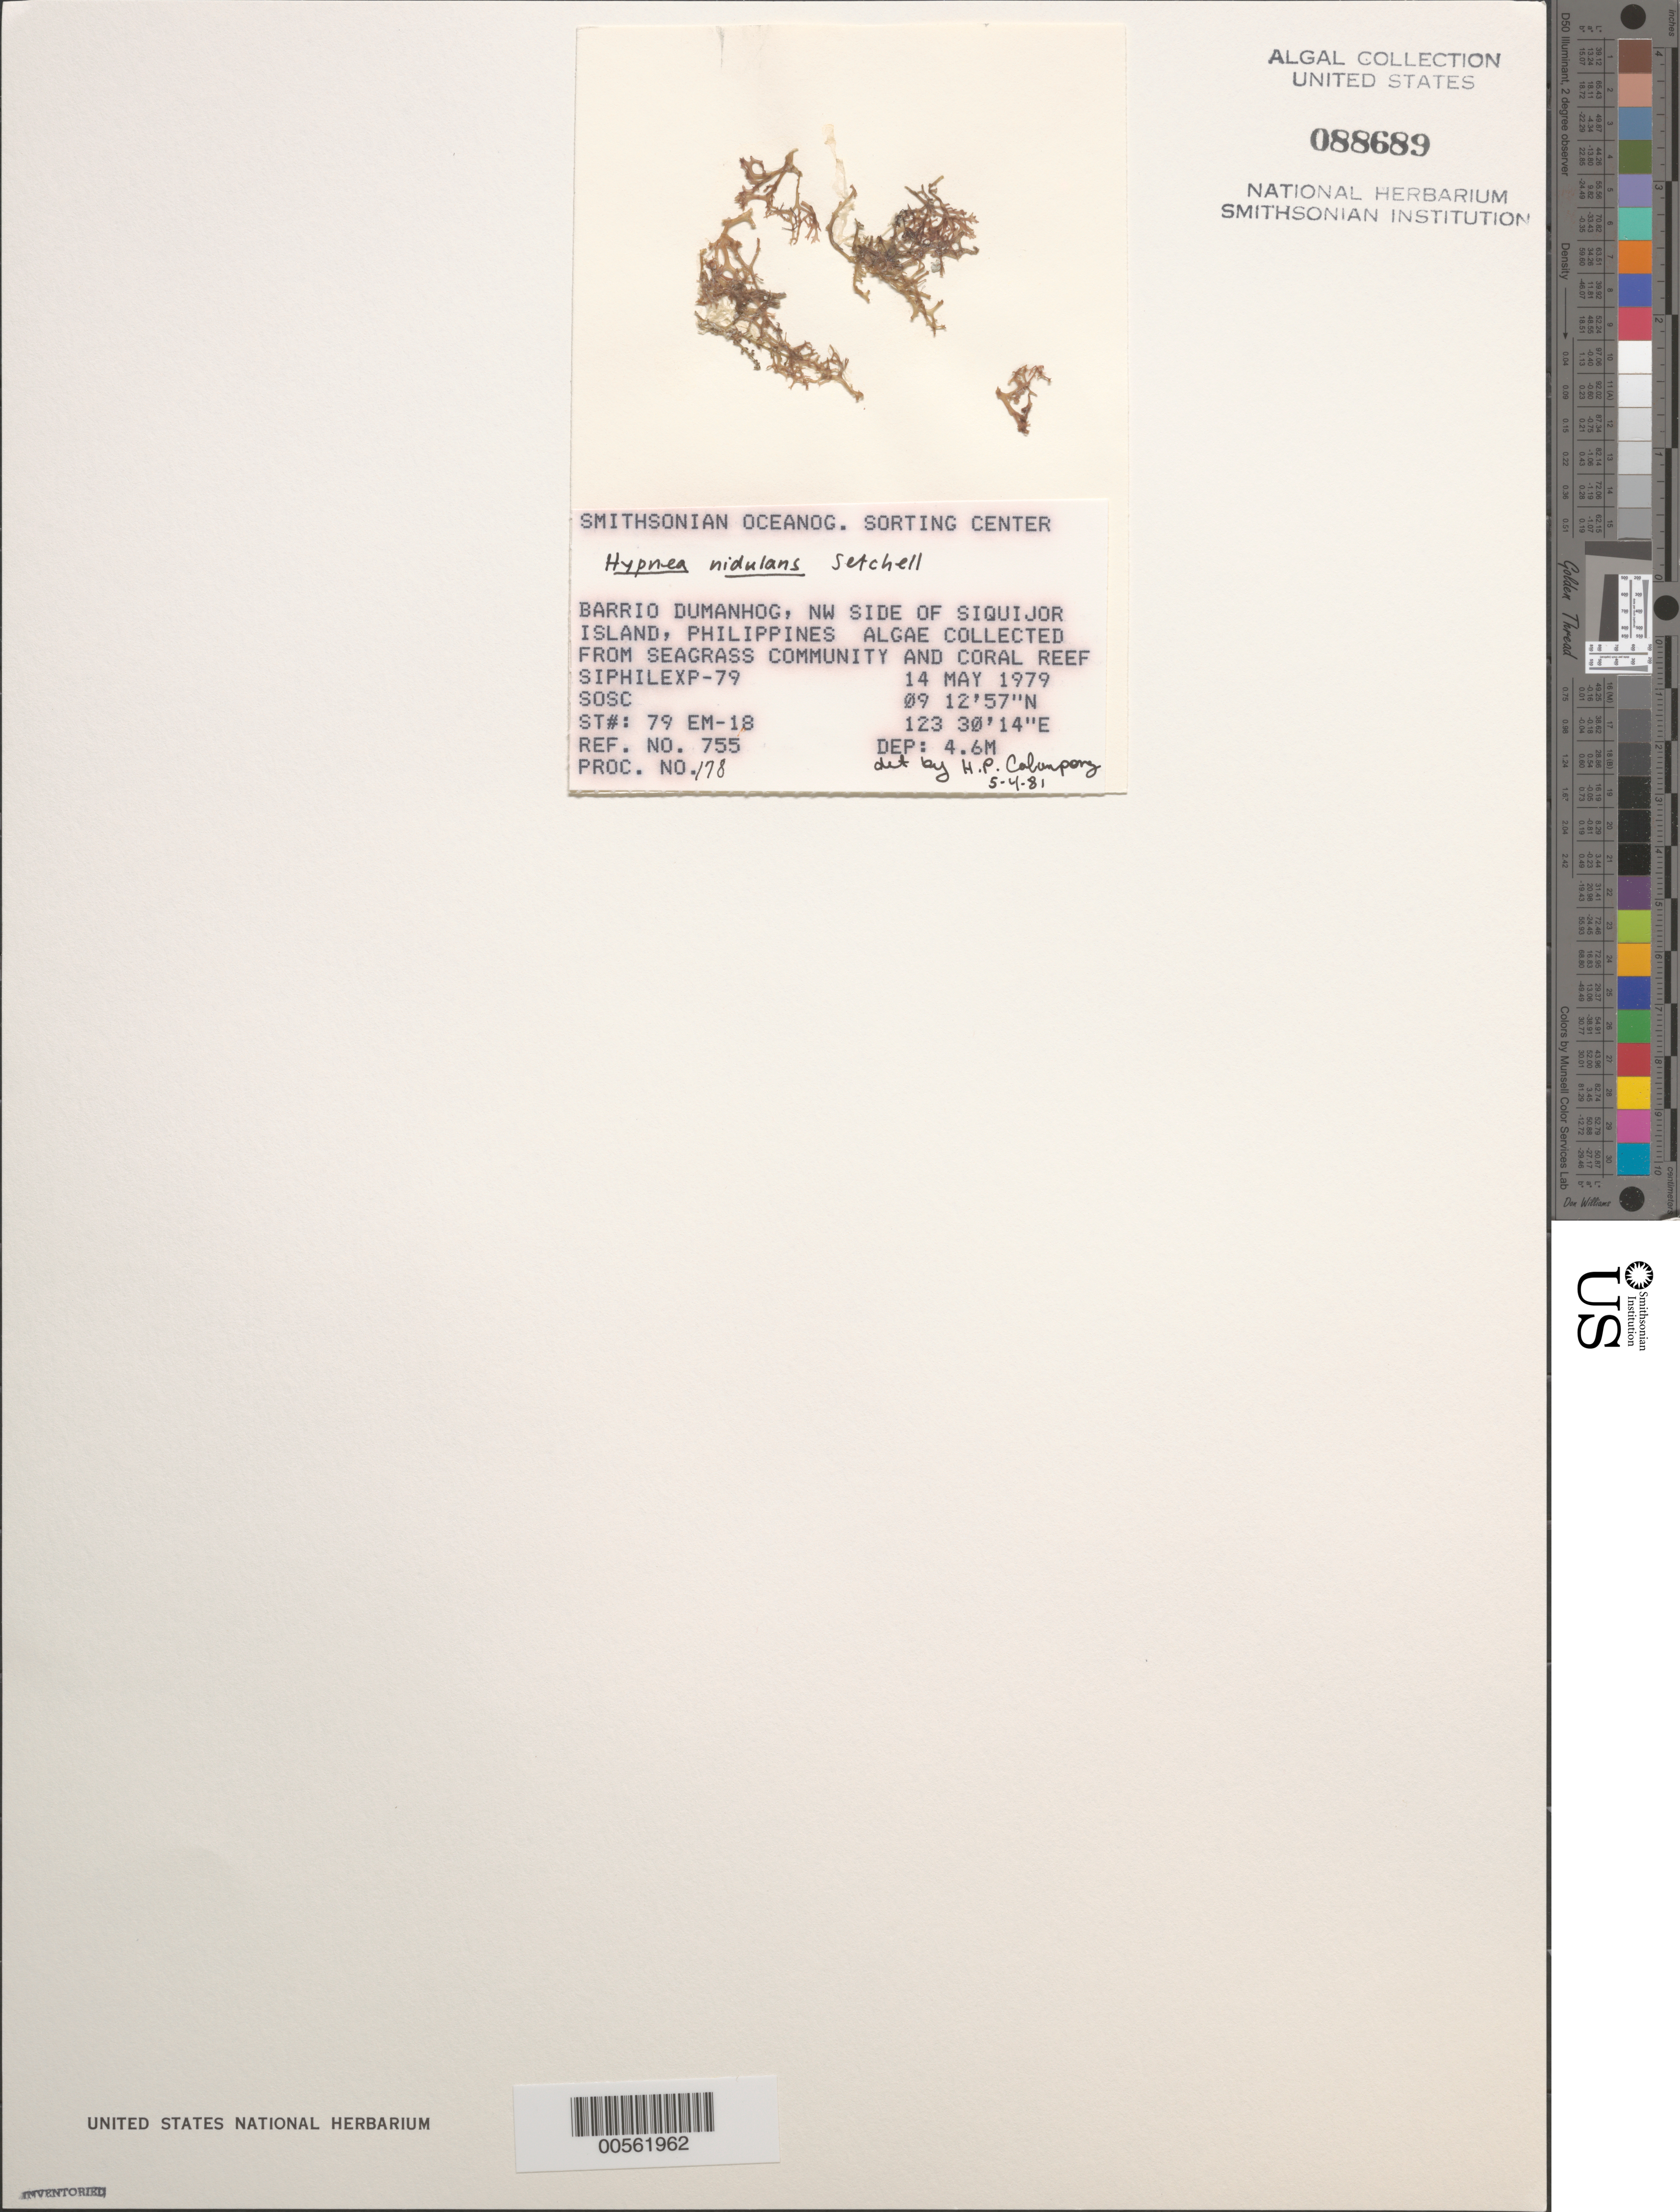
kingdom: Plantae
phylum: Rhodophyta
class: Florideophyceae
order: Gigartinales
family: Cystocloniaceae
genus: Hypnea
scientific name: Hypnea nidulans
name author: Setchell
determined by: Calumpong, H. P.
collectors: SOSC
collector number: Station 79 EM-18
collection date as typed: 14 May 1979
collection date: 1979-05-14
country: Philippines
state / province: Central Visayas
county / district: Siquijor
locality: Visayan, Barrio dumanhog, siquijor island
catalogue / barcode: US 88689